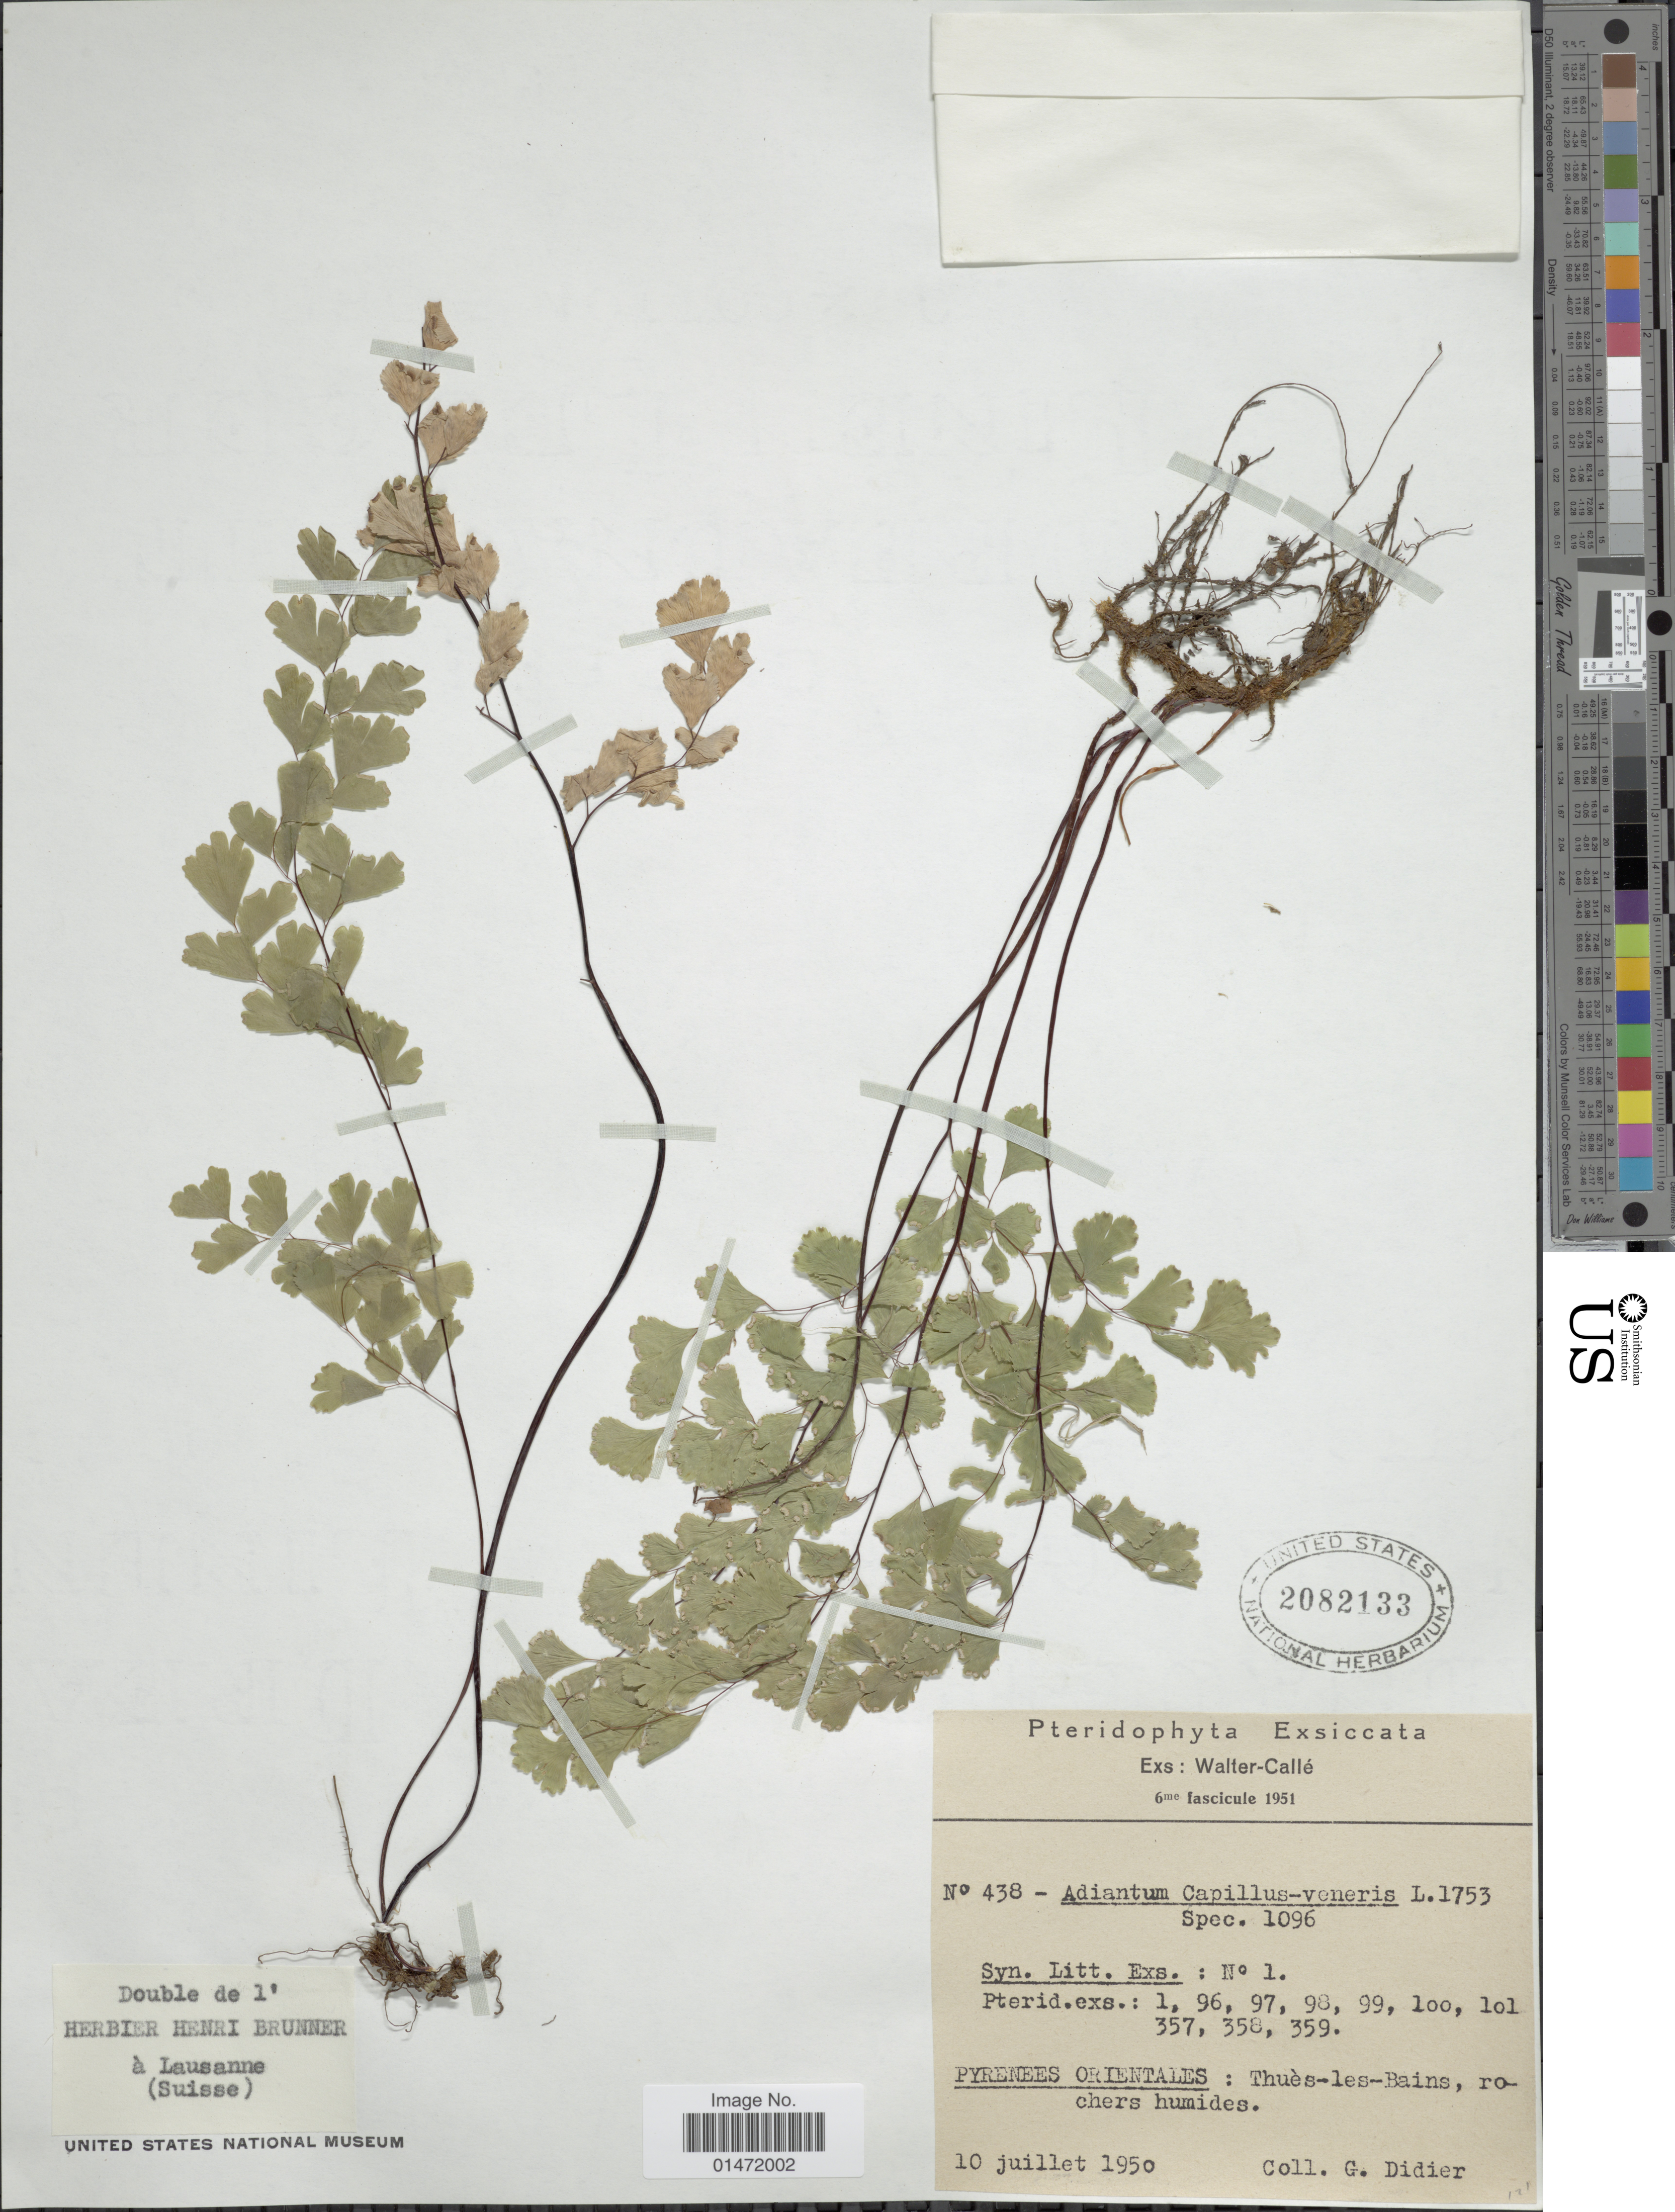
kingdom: Plantae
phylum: Tracheophyta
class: Polypodiopsida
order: Polypodiales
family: Pteridaceae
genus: Adiantum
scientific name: Adiantum capillus-veneris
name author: L.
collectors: G. Didier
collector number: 438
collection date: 1950-07-10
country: France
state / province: Occitanie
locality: Pyrenees Orientales: Thuès-les-Bains, rochers humides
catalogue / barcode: US 2082133